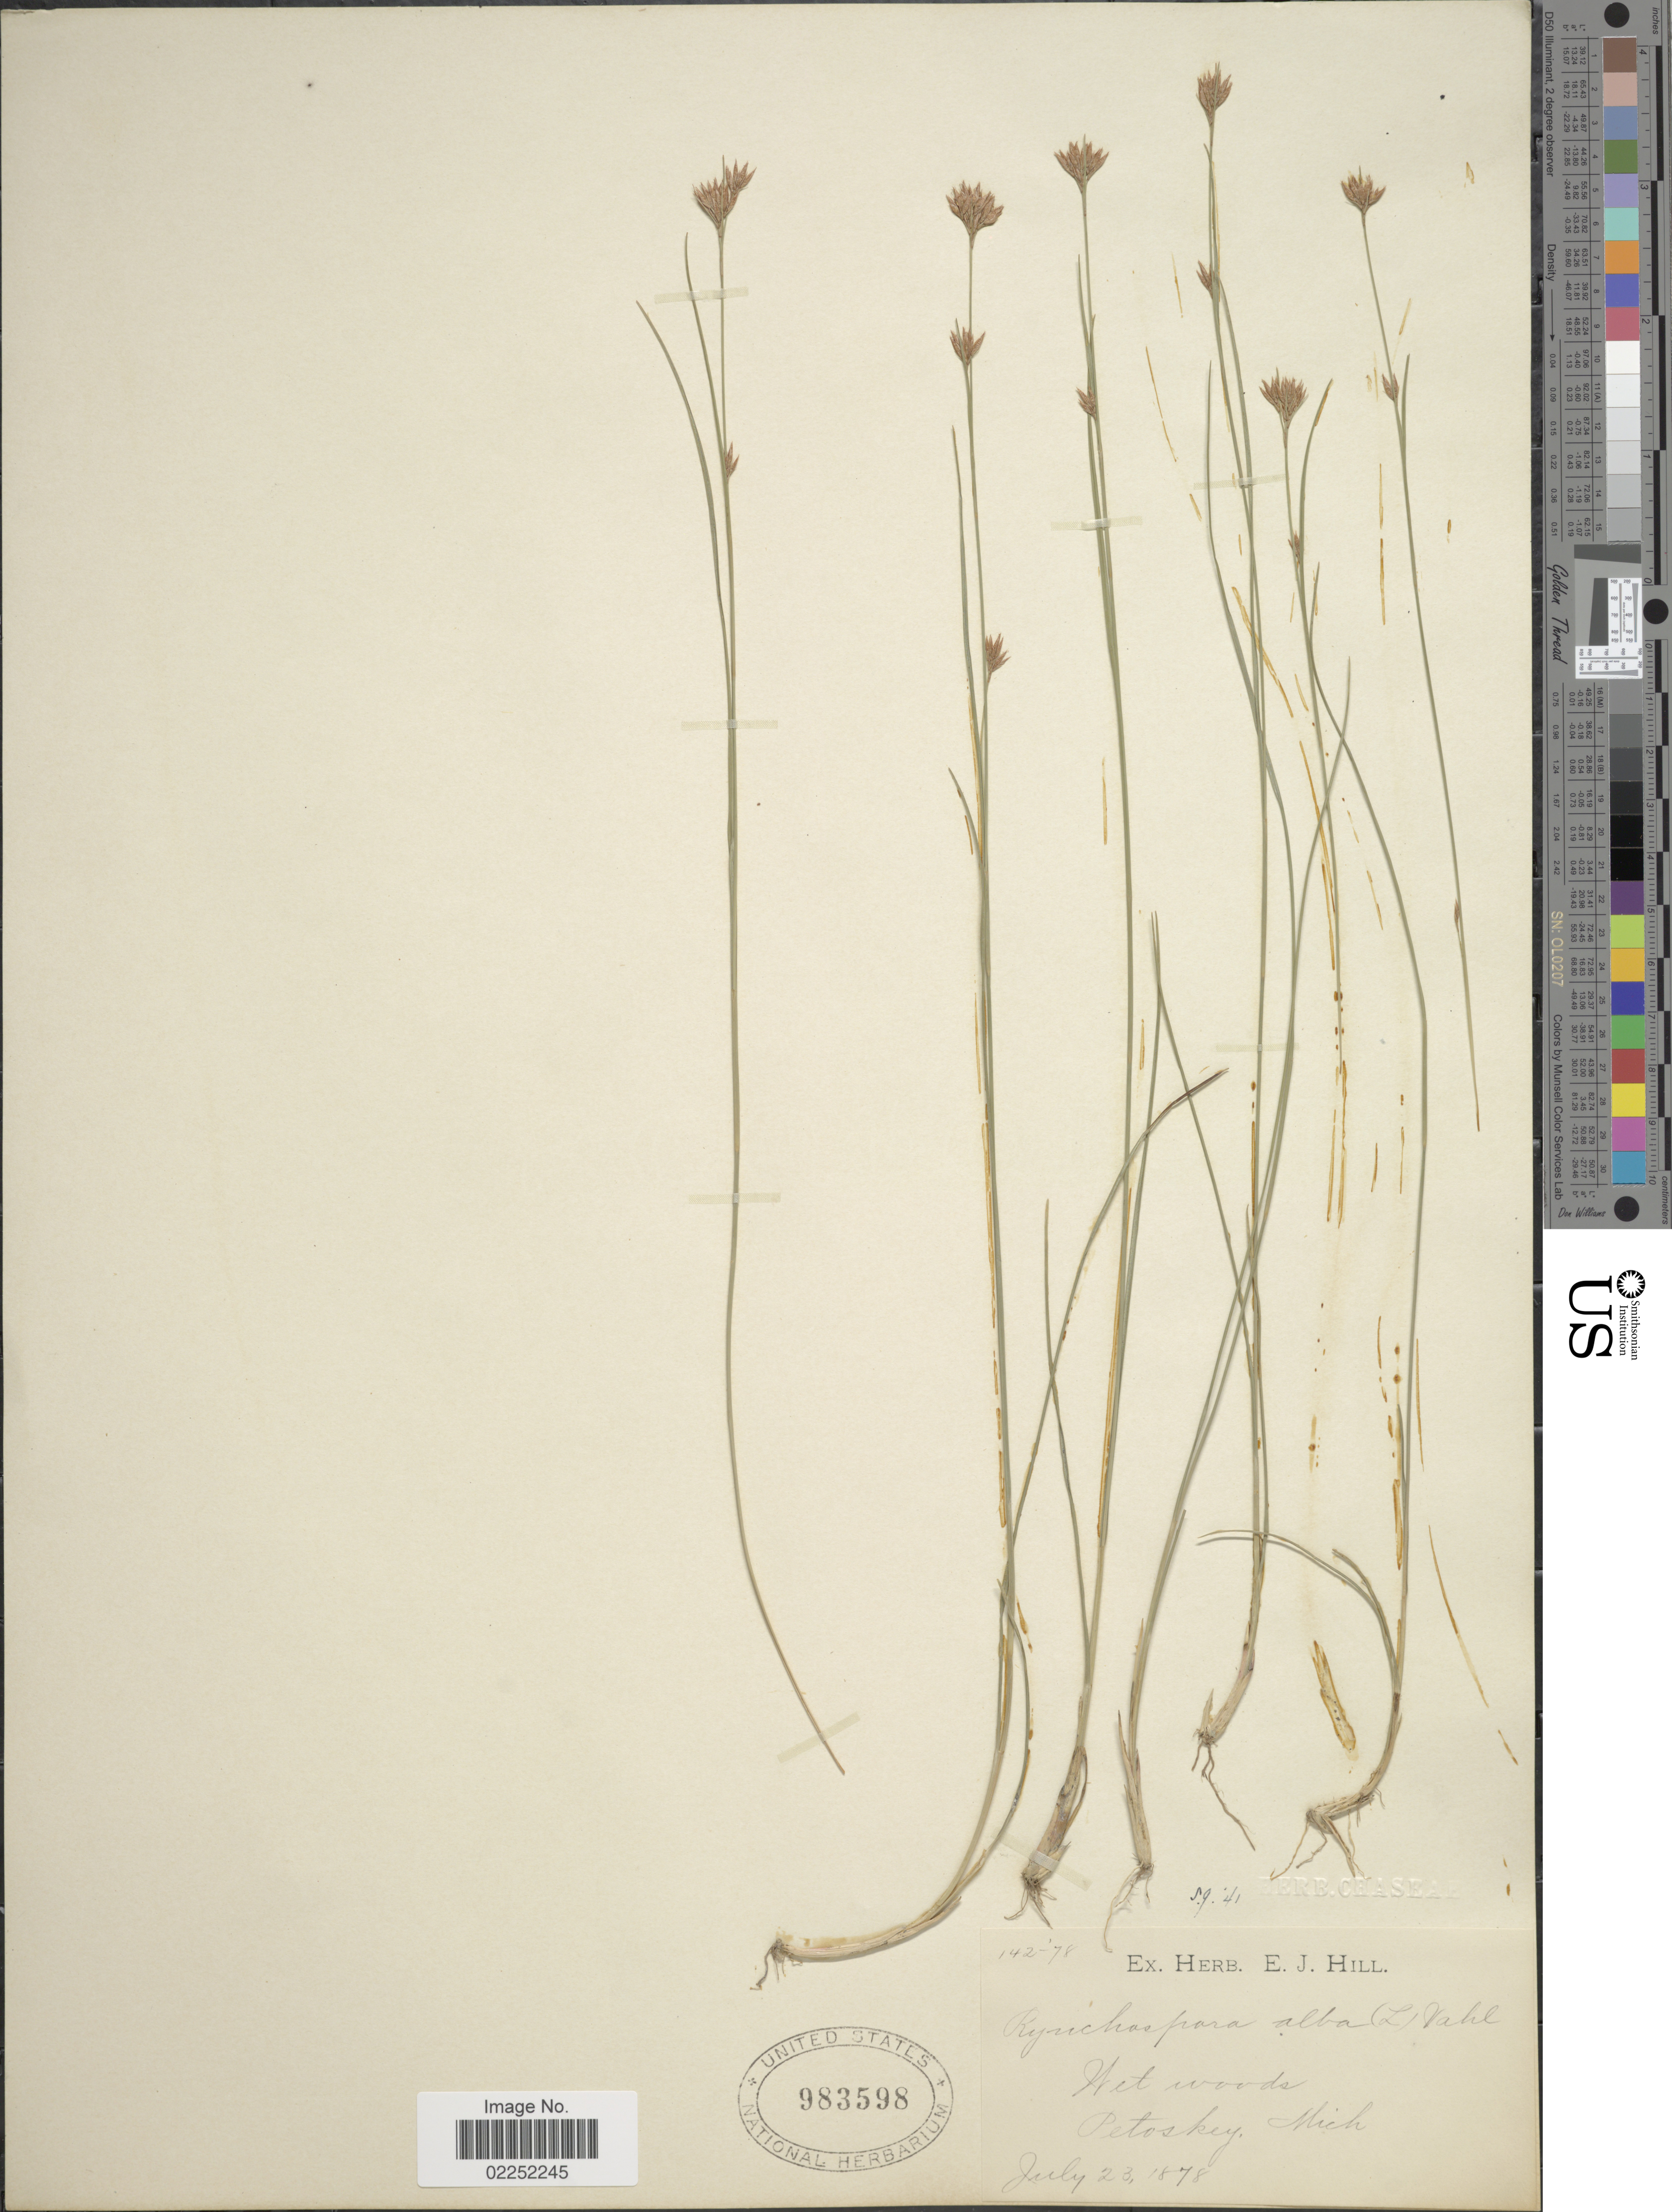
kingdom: Plantae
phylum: Tracheophyta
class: Liliopsida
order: Poales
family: Cyperaceae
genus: Rhynchospora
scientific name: Rhynchospora alba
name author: (L.) Vahl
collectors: ex herb. E.J. Hill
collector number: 142-78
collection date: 1878-07-23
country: United States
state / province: Michigan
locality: Wet woods, Petoskey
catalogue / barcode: US 983598